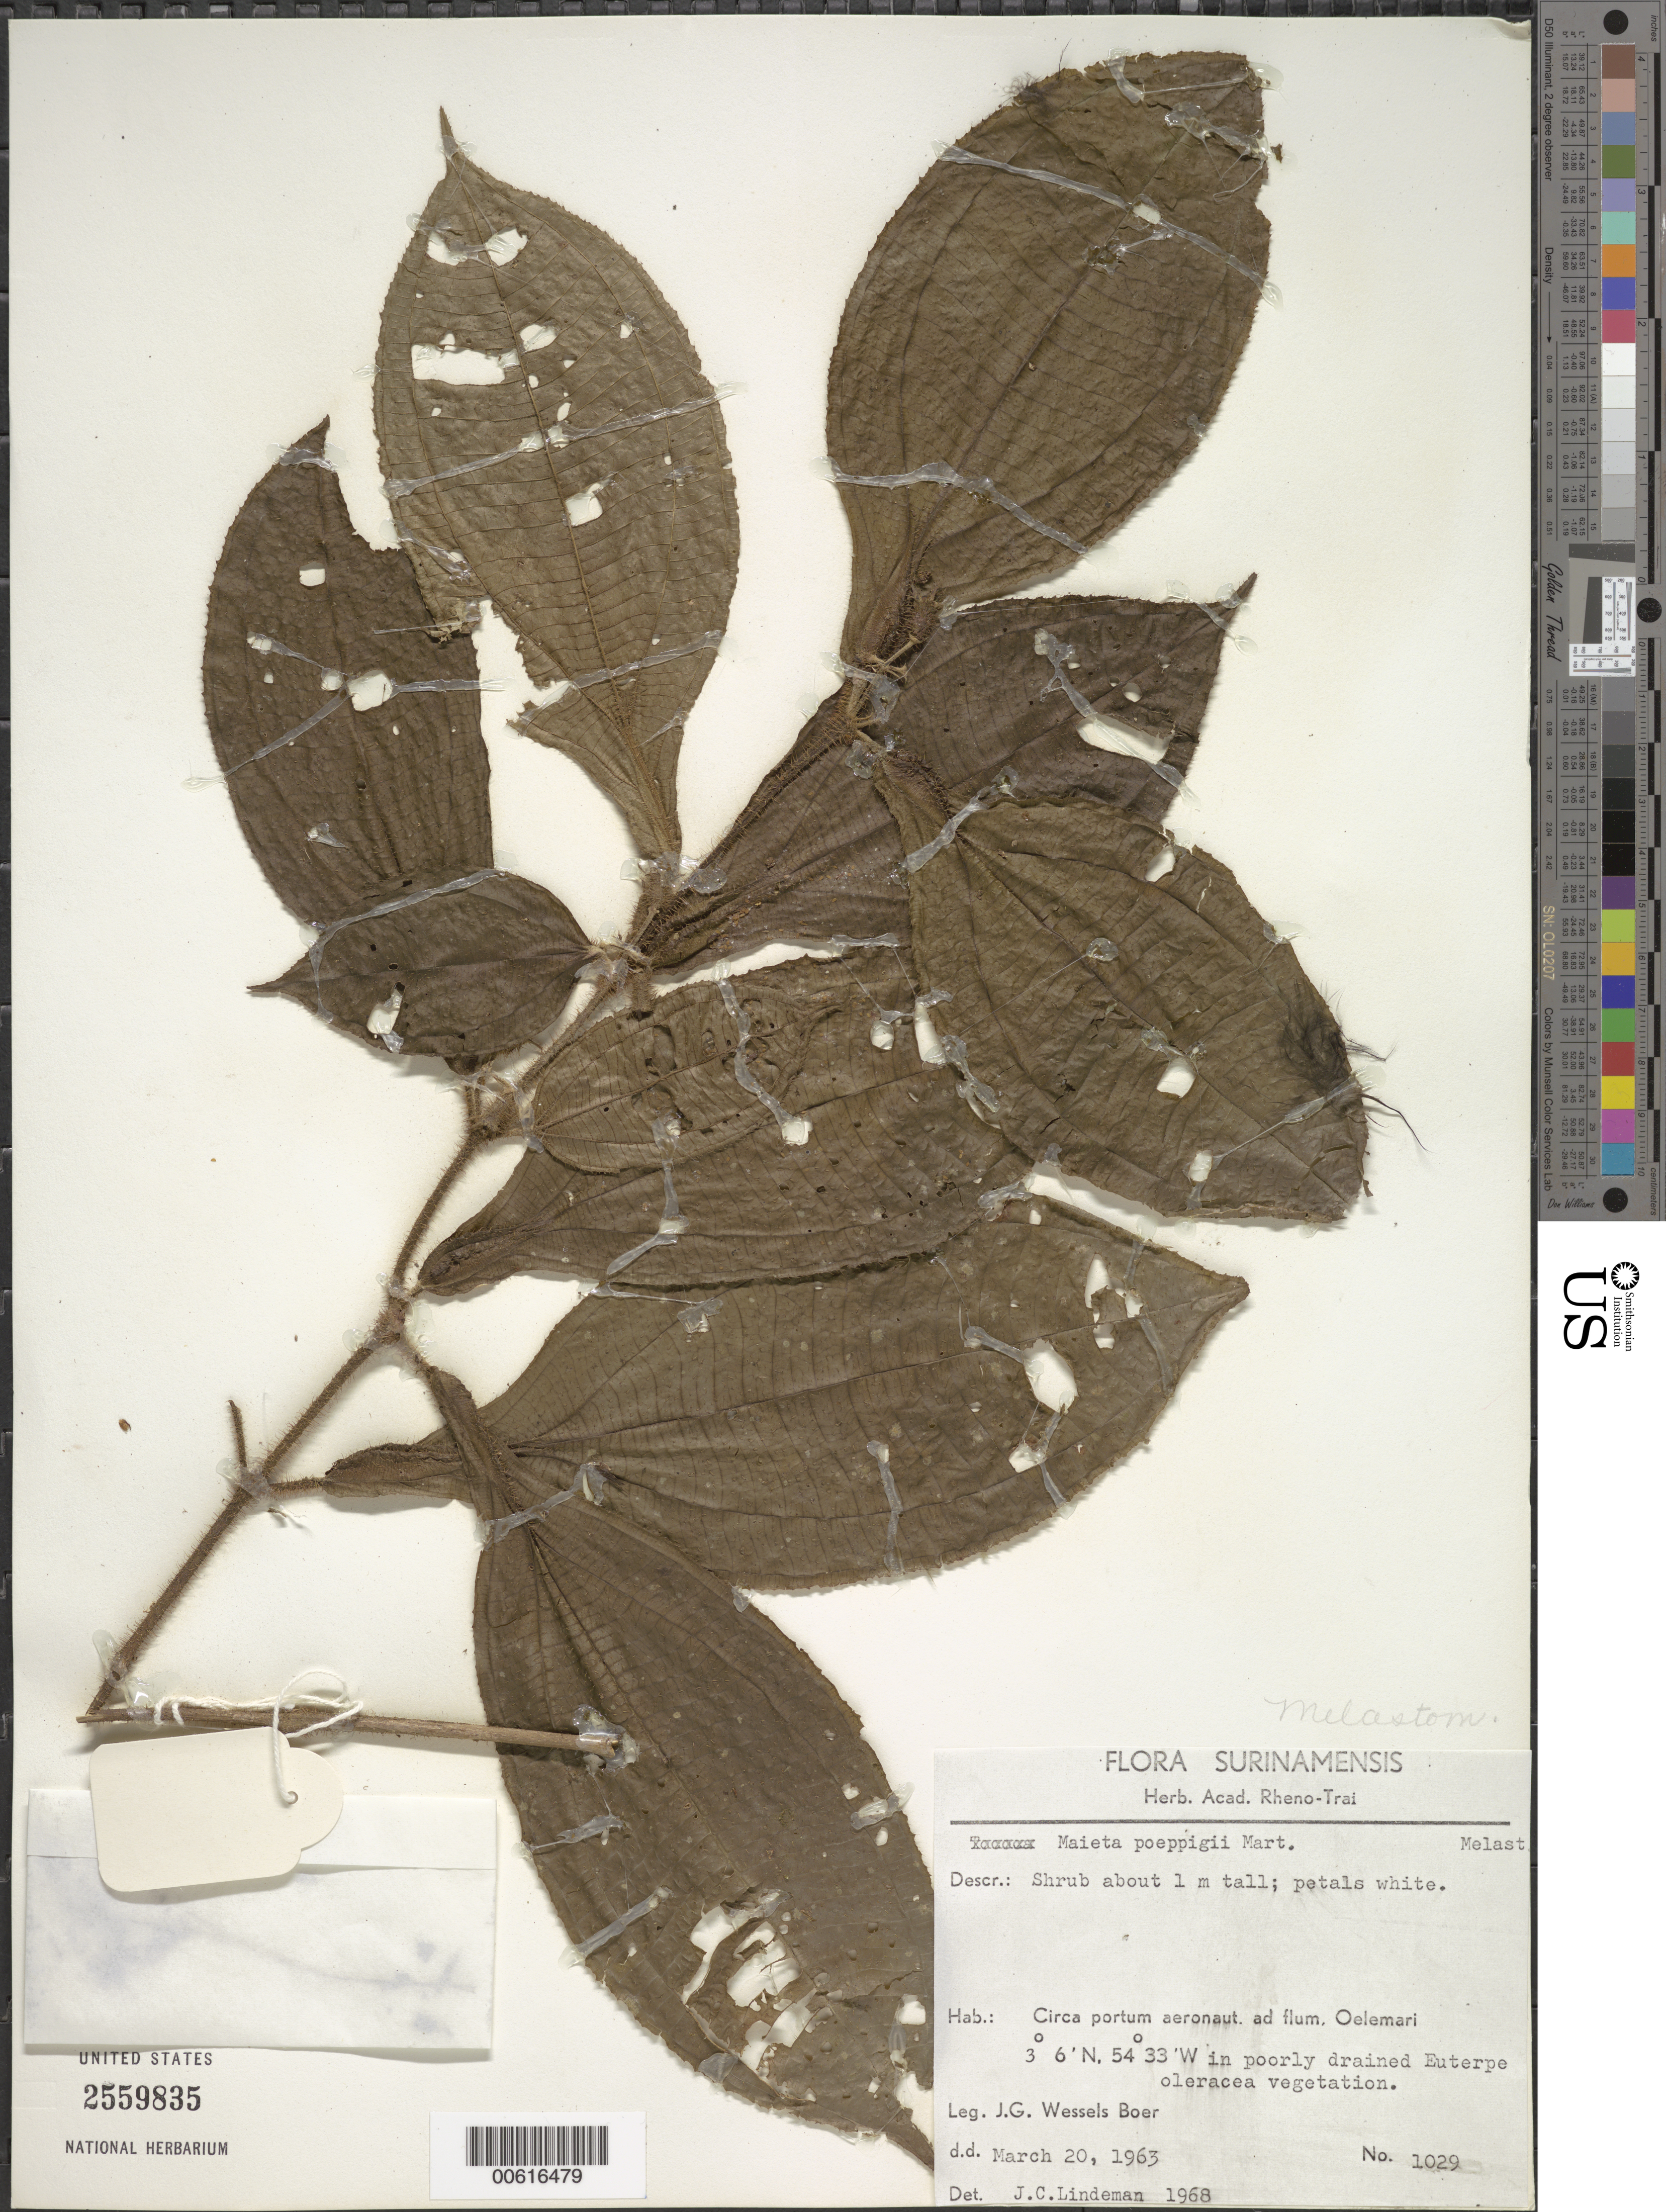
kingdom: Plantae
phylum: Tracheophyta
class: Magnoliopsida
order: Myrtales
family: Melastomataceae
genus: Maieta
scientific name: Maieta poeppigii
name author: Mart. ex Cogn.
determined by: Lindeman, J. C.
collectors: J. G. Wessels Boer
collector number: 1029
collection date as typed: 20-Mar-63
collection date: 1963-03-20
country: Suriname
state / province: Sipaliwini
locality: Oelemari R., between river and airstrip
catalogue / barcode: US 2559835